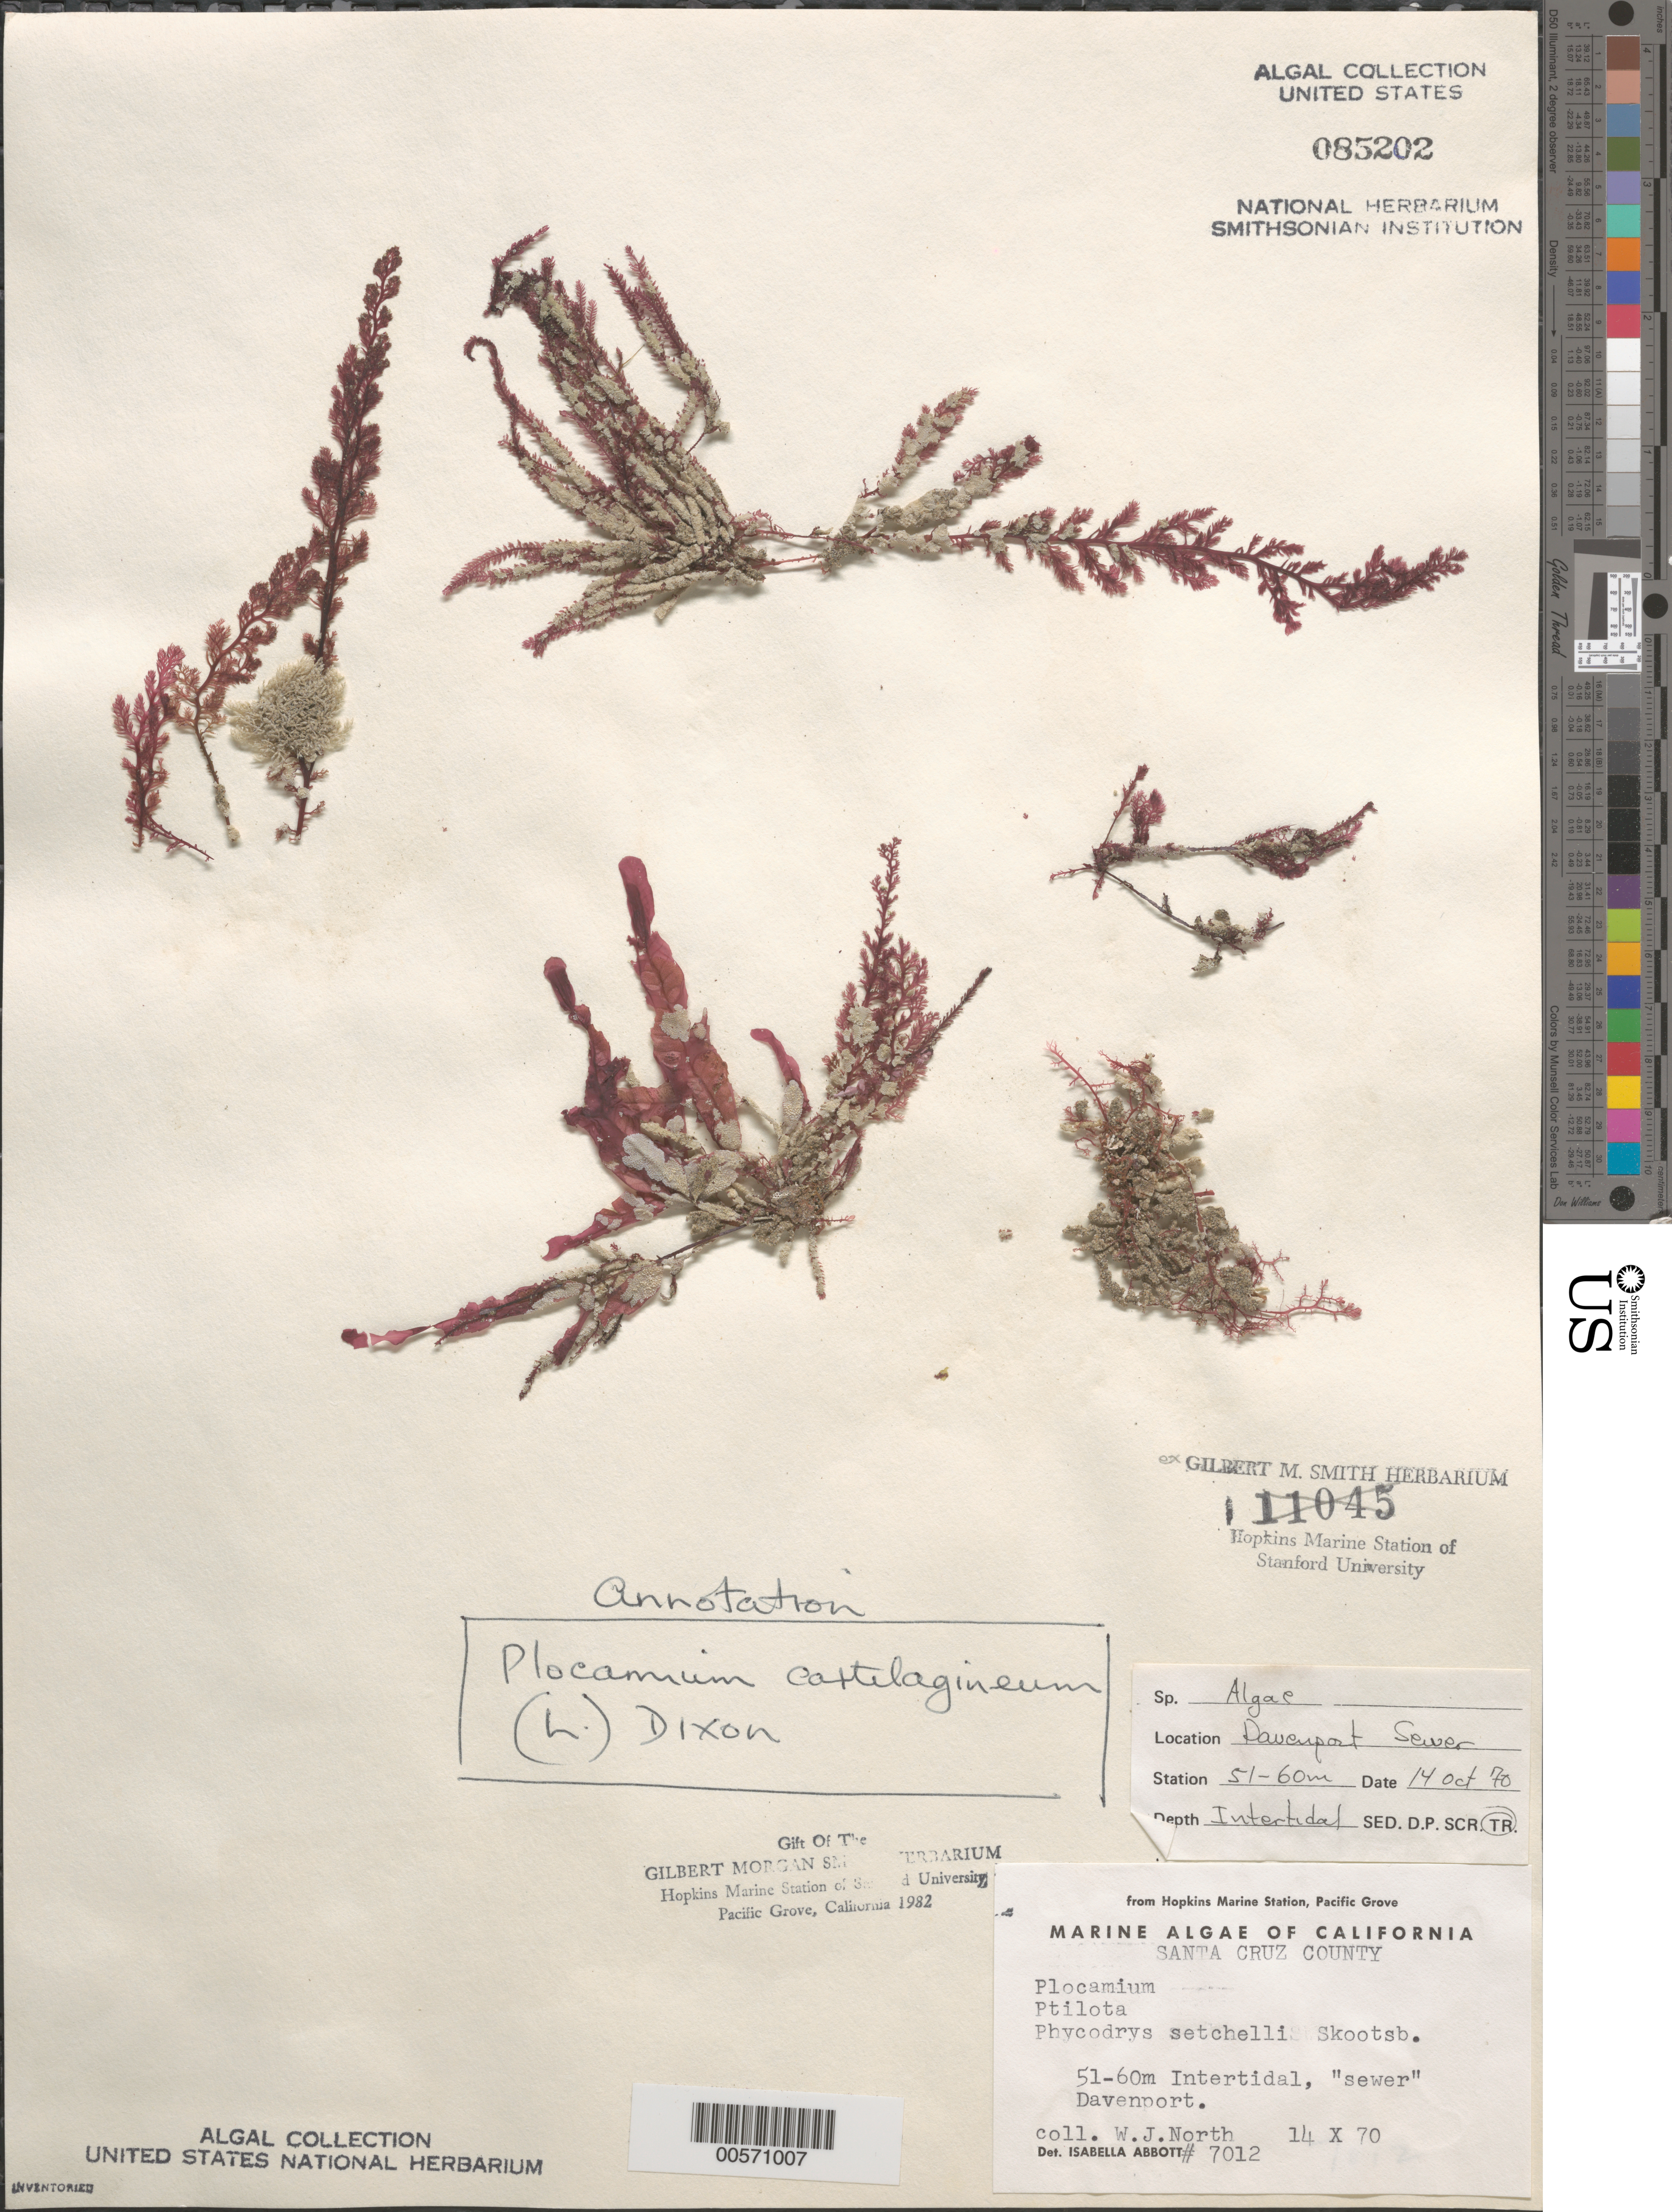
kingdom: Plantae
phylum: Rhodophyta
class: Florideophyceae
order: Plocamiales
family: Plocamiaceae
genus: Plocamium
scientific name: Plocamium cartilagineum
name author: (L.) P.S. Dixon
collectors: W. North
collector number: IAA 7012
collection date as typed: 14 Oct 1970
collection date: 1970-10-14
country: United States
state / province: California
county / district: Santa Cruz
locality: Davenport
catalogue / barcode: US 85202